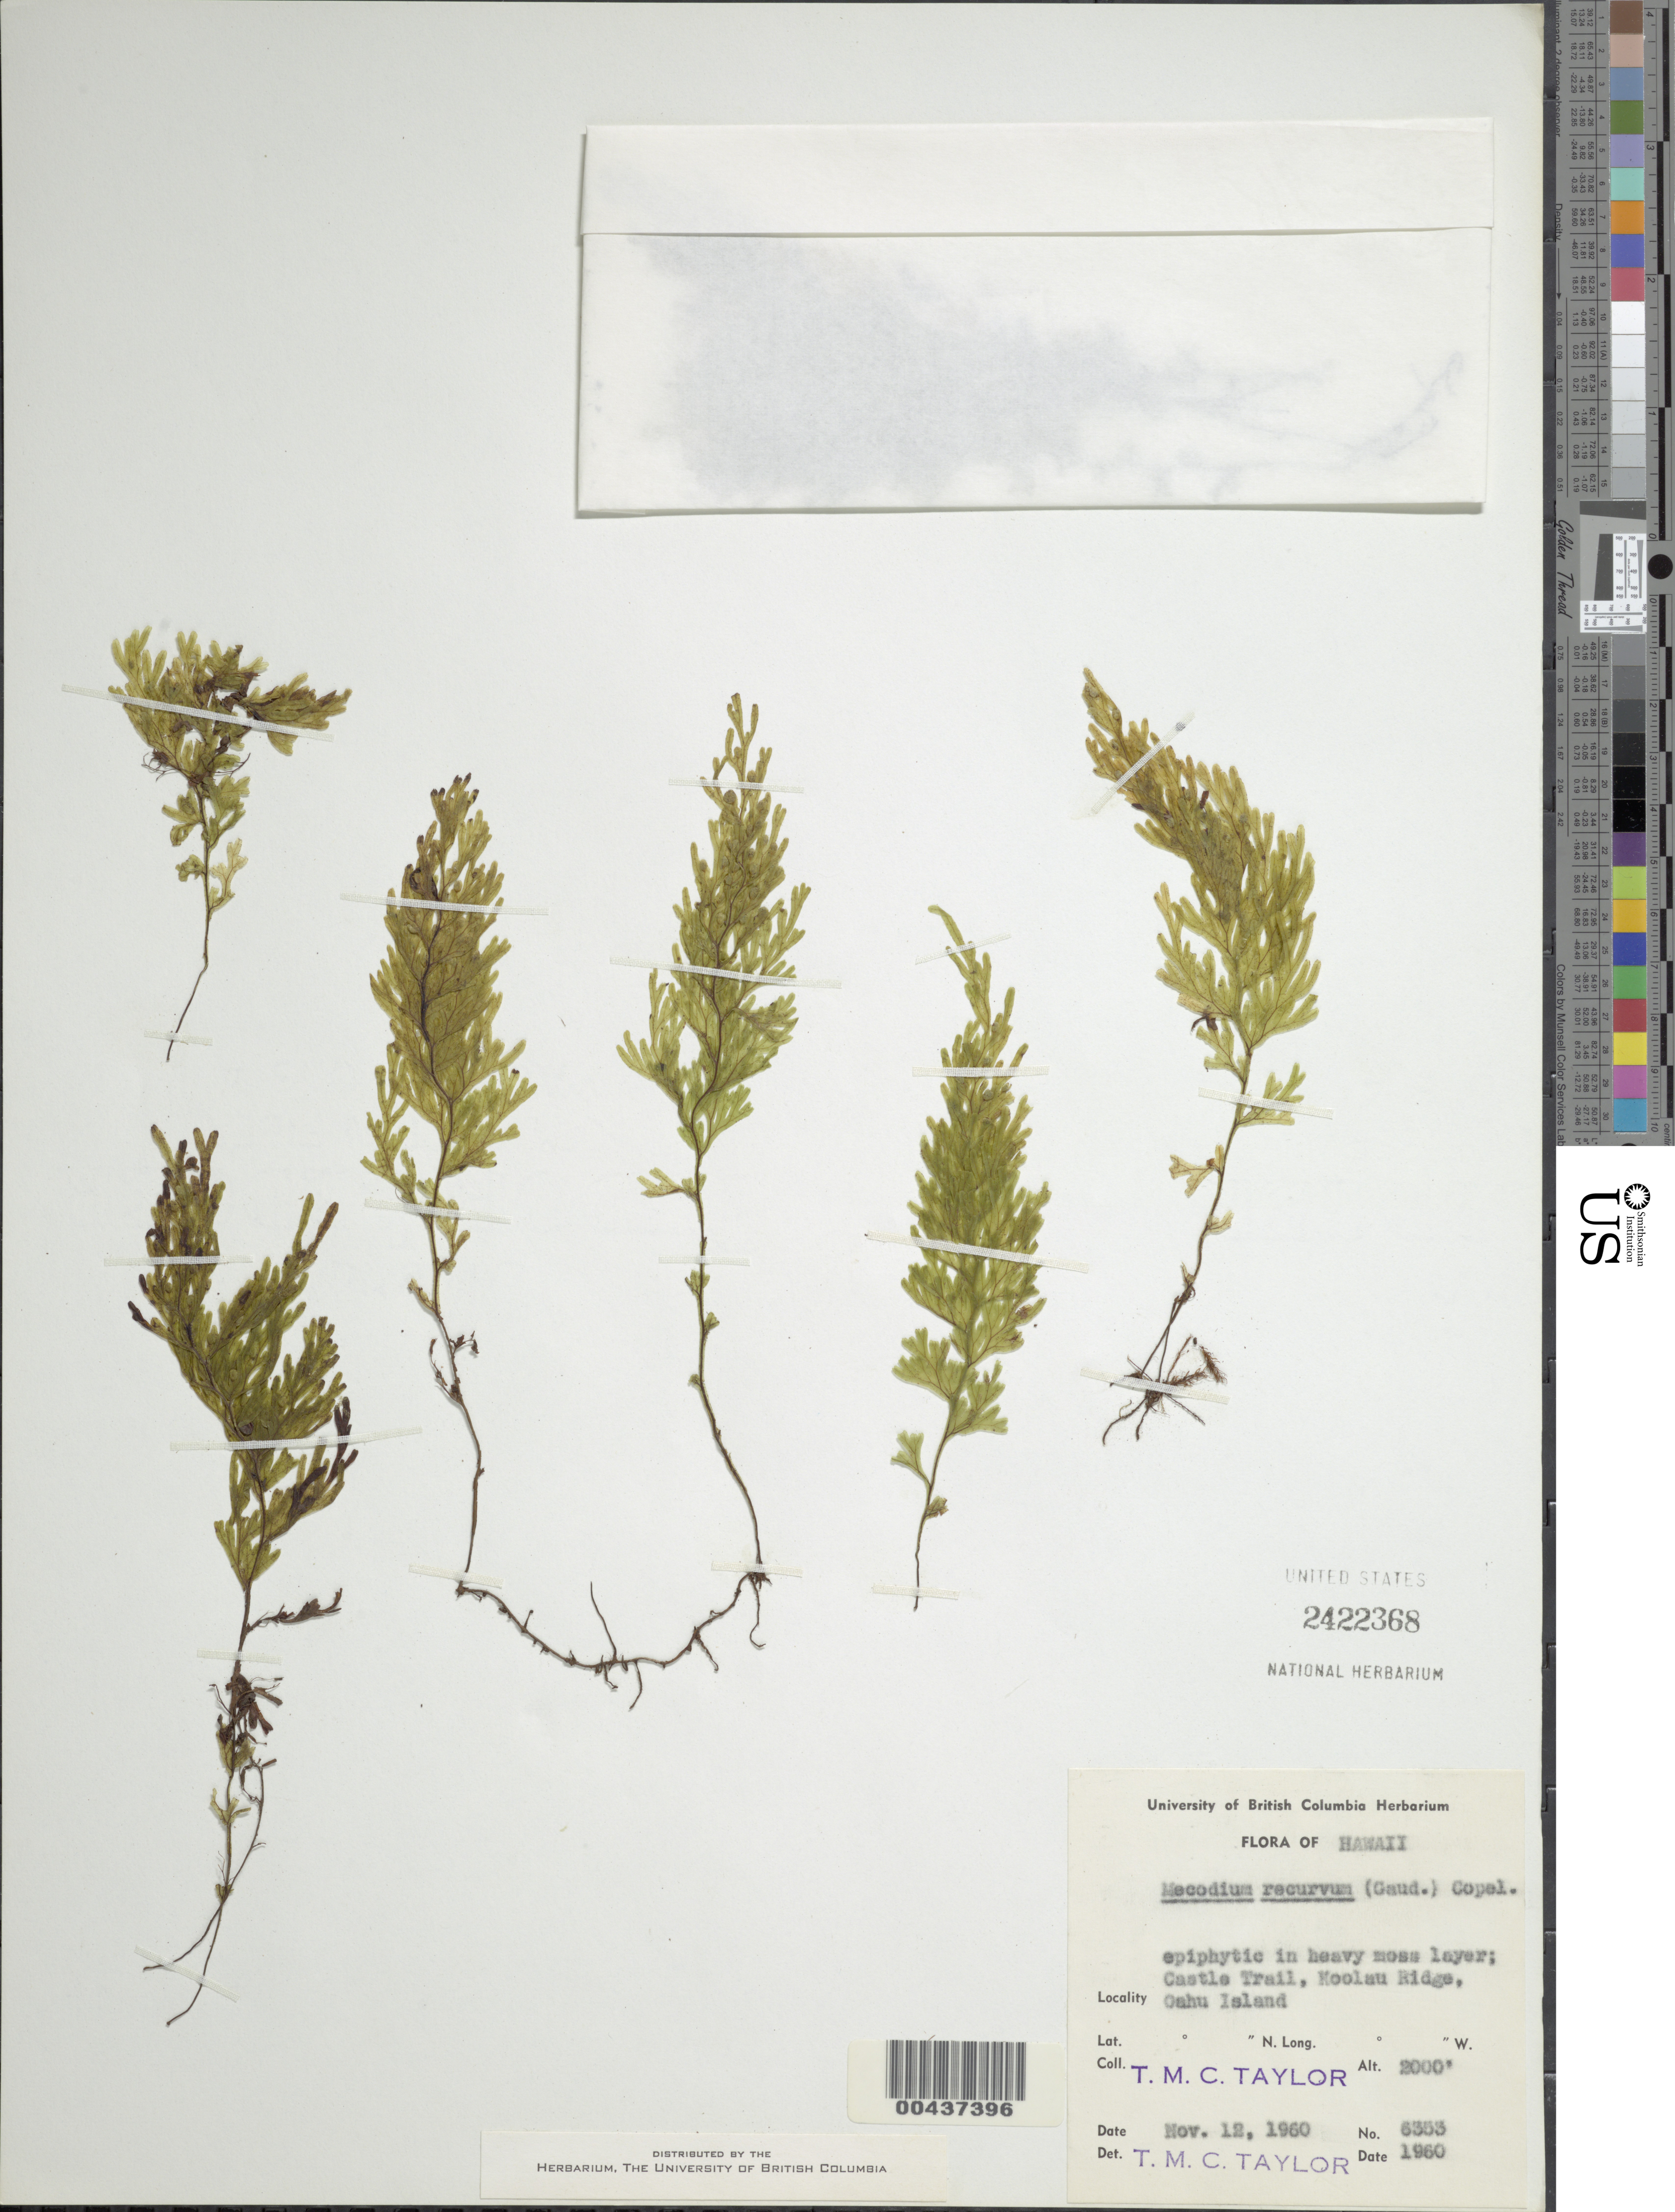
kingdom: Plantae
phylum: Tracheophyta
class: Polypodiopsida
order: Hymenophyllales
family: Hymenophyllaceae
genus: Hymenophyllum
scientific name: Hymenophyllum recurvum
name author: Gaudich.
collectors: T. M. C. Taylor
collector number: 6355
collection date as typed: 12 Nov 1960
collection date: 1960-11-12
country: United States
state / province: Hawaii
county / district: Honolulu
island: Oahu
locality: Castle Trail, Koolau Ridge, Oahu Island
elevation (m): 610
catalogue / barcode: US 2422368